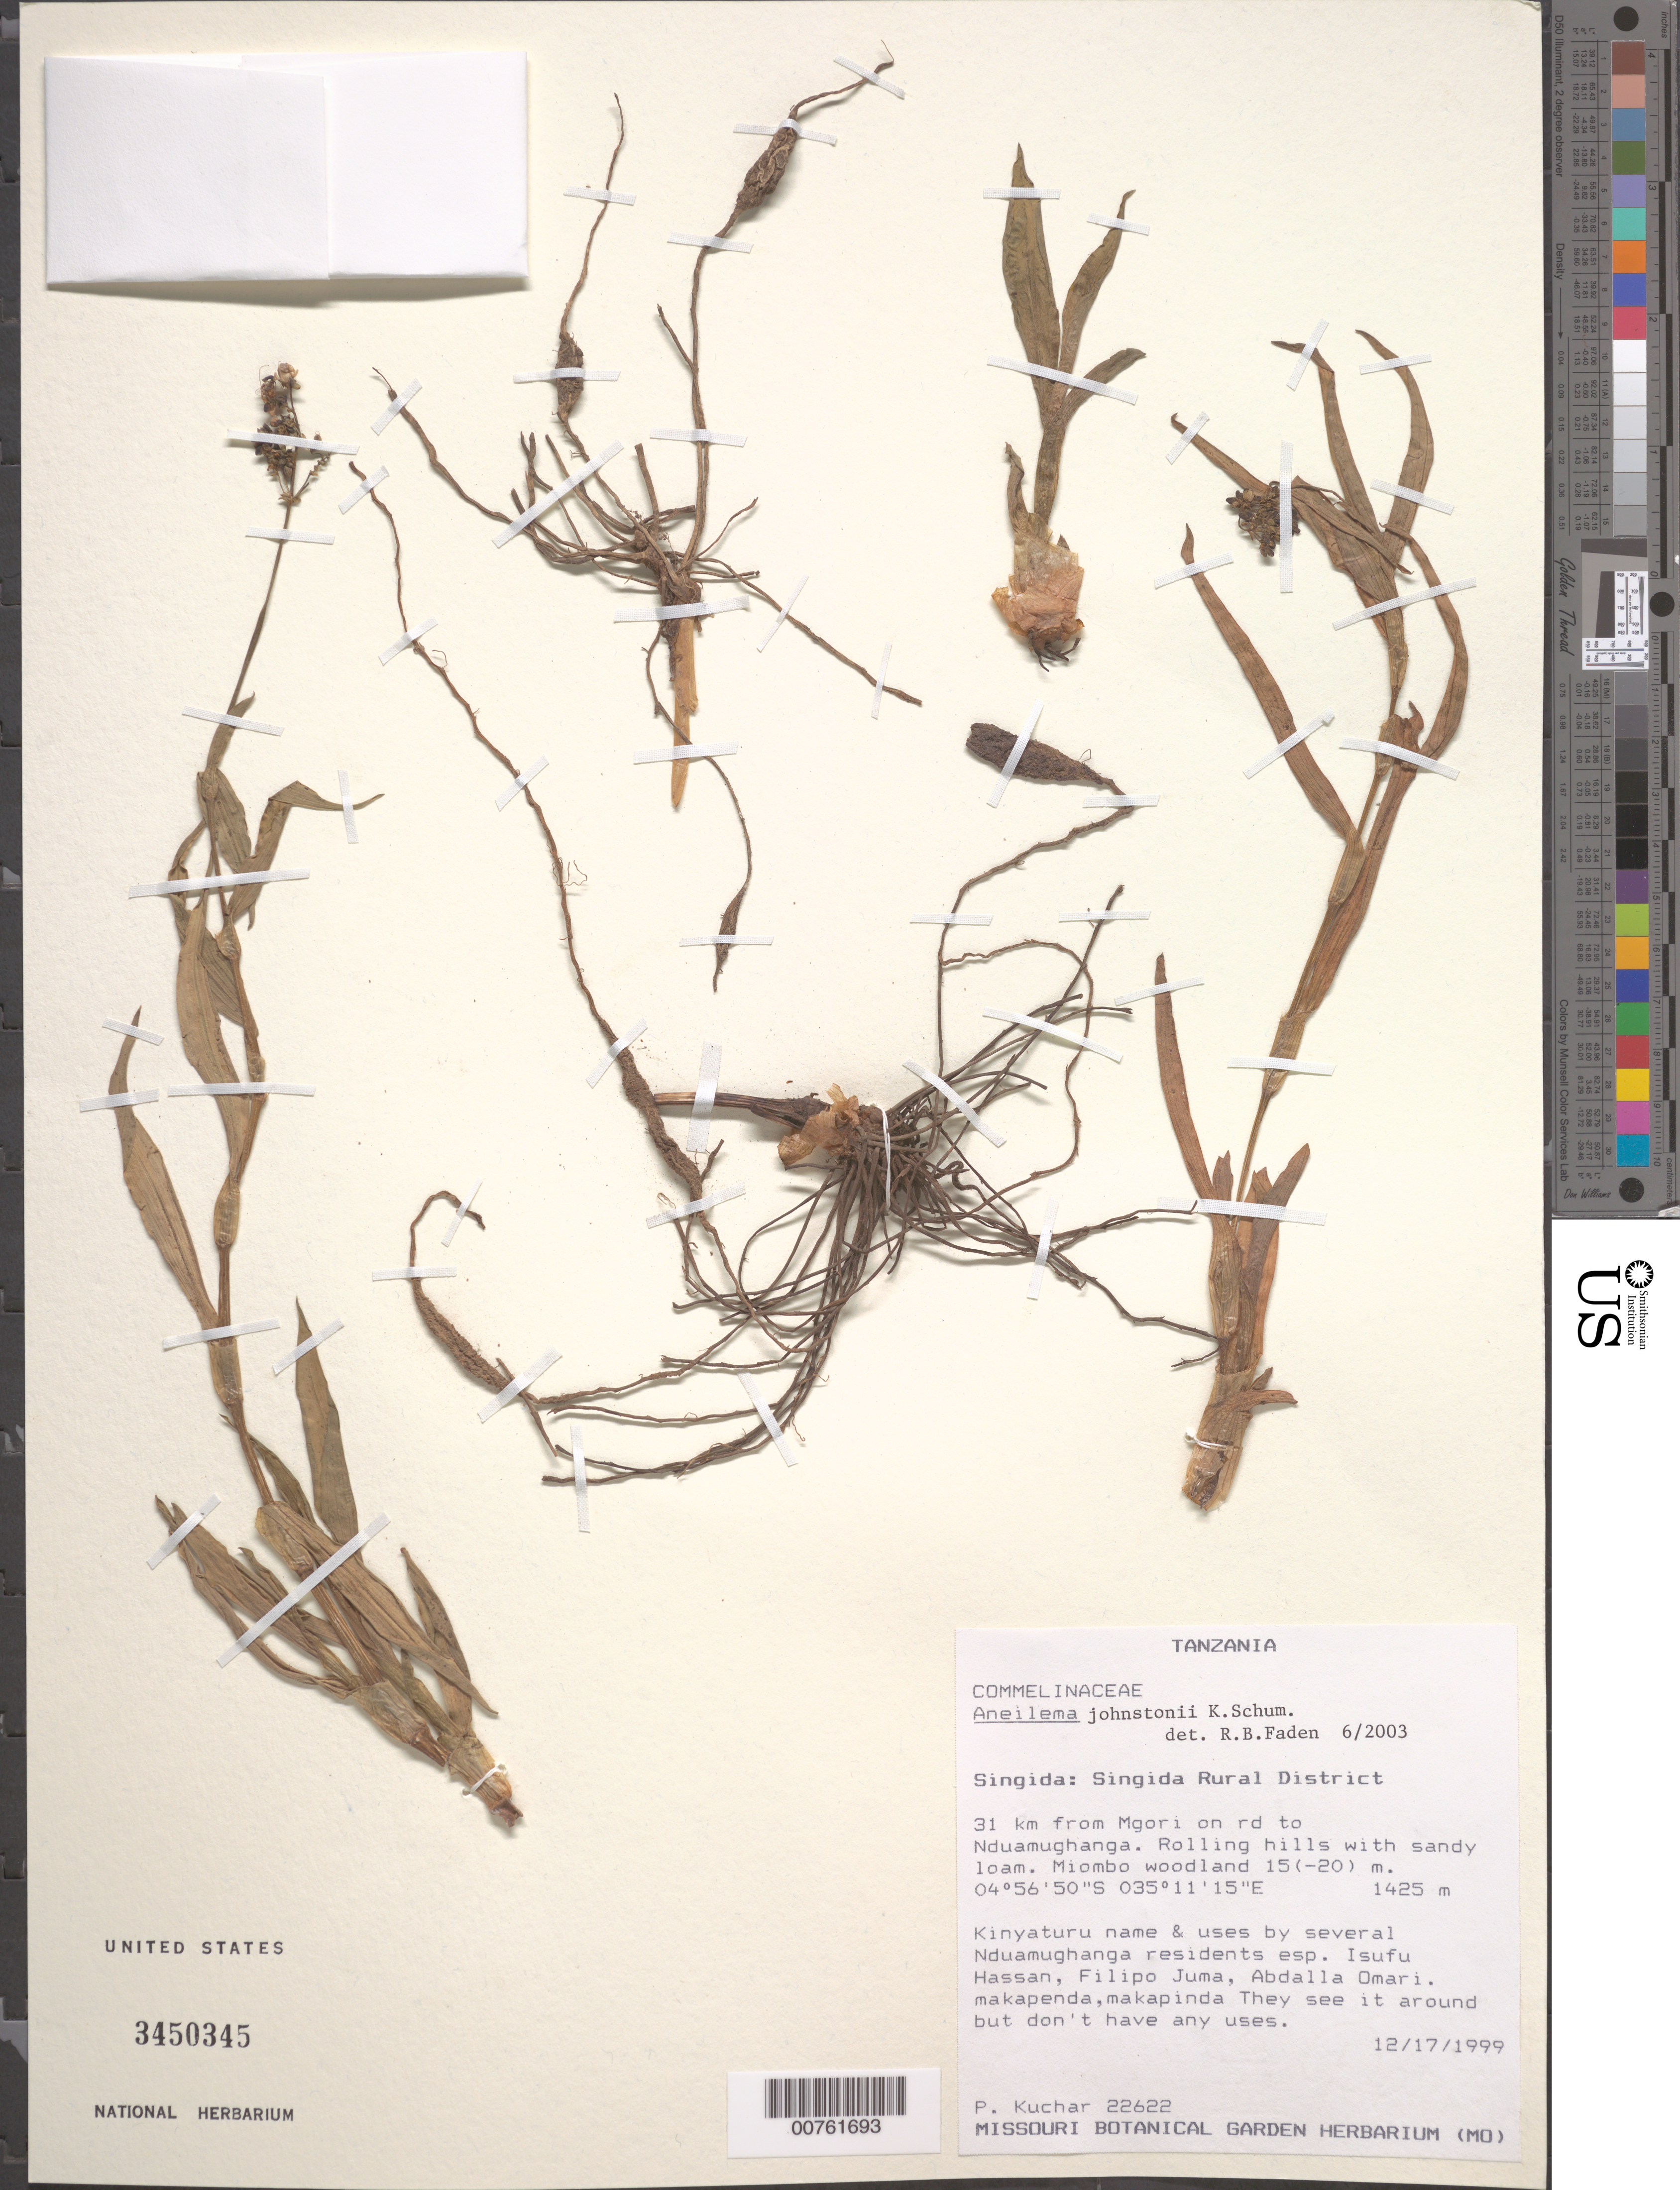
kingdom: Plantae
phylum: Tracheophyta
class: Liliopsida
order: Commelinales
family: Commelinaceae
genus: Aneilema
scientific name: Aneilema johnstonii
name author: K. Schum.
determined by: Faden, Robert B., (US), Smithsonian Institution - National Museum of Natural History (UNITED STATES)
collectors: P. Kuchar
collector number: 22622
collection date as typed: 17 Dec 1999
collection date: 1999-12-17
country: Tanzania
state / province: Singida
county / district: Singida Rural District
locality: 31 km from Mgori on rd to Nduamughanga.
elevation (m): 1425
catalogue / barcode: US 3450345